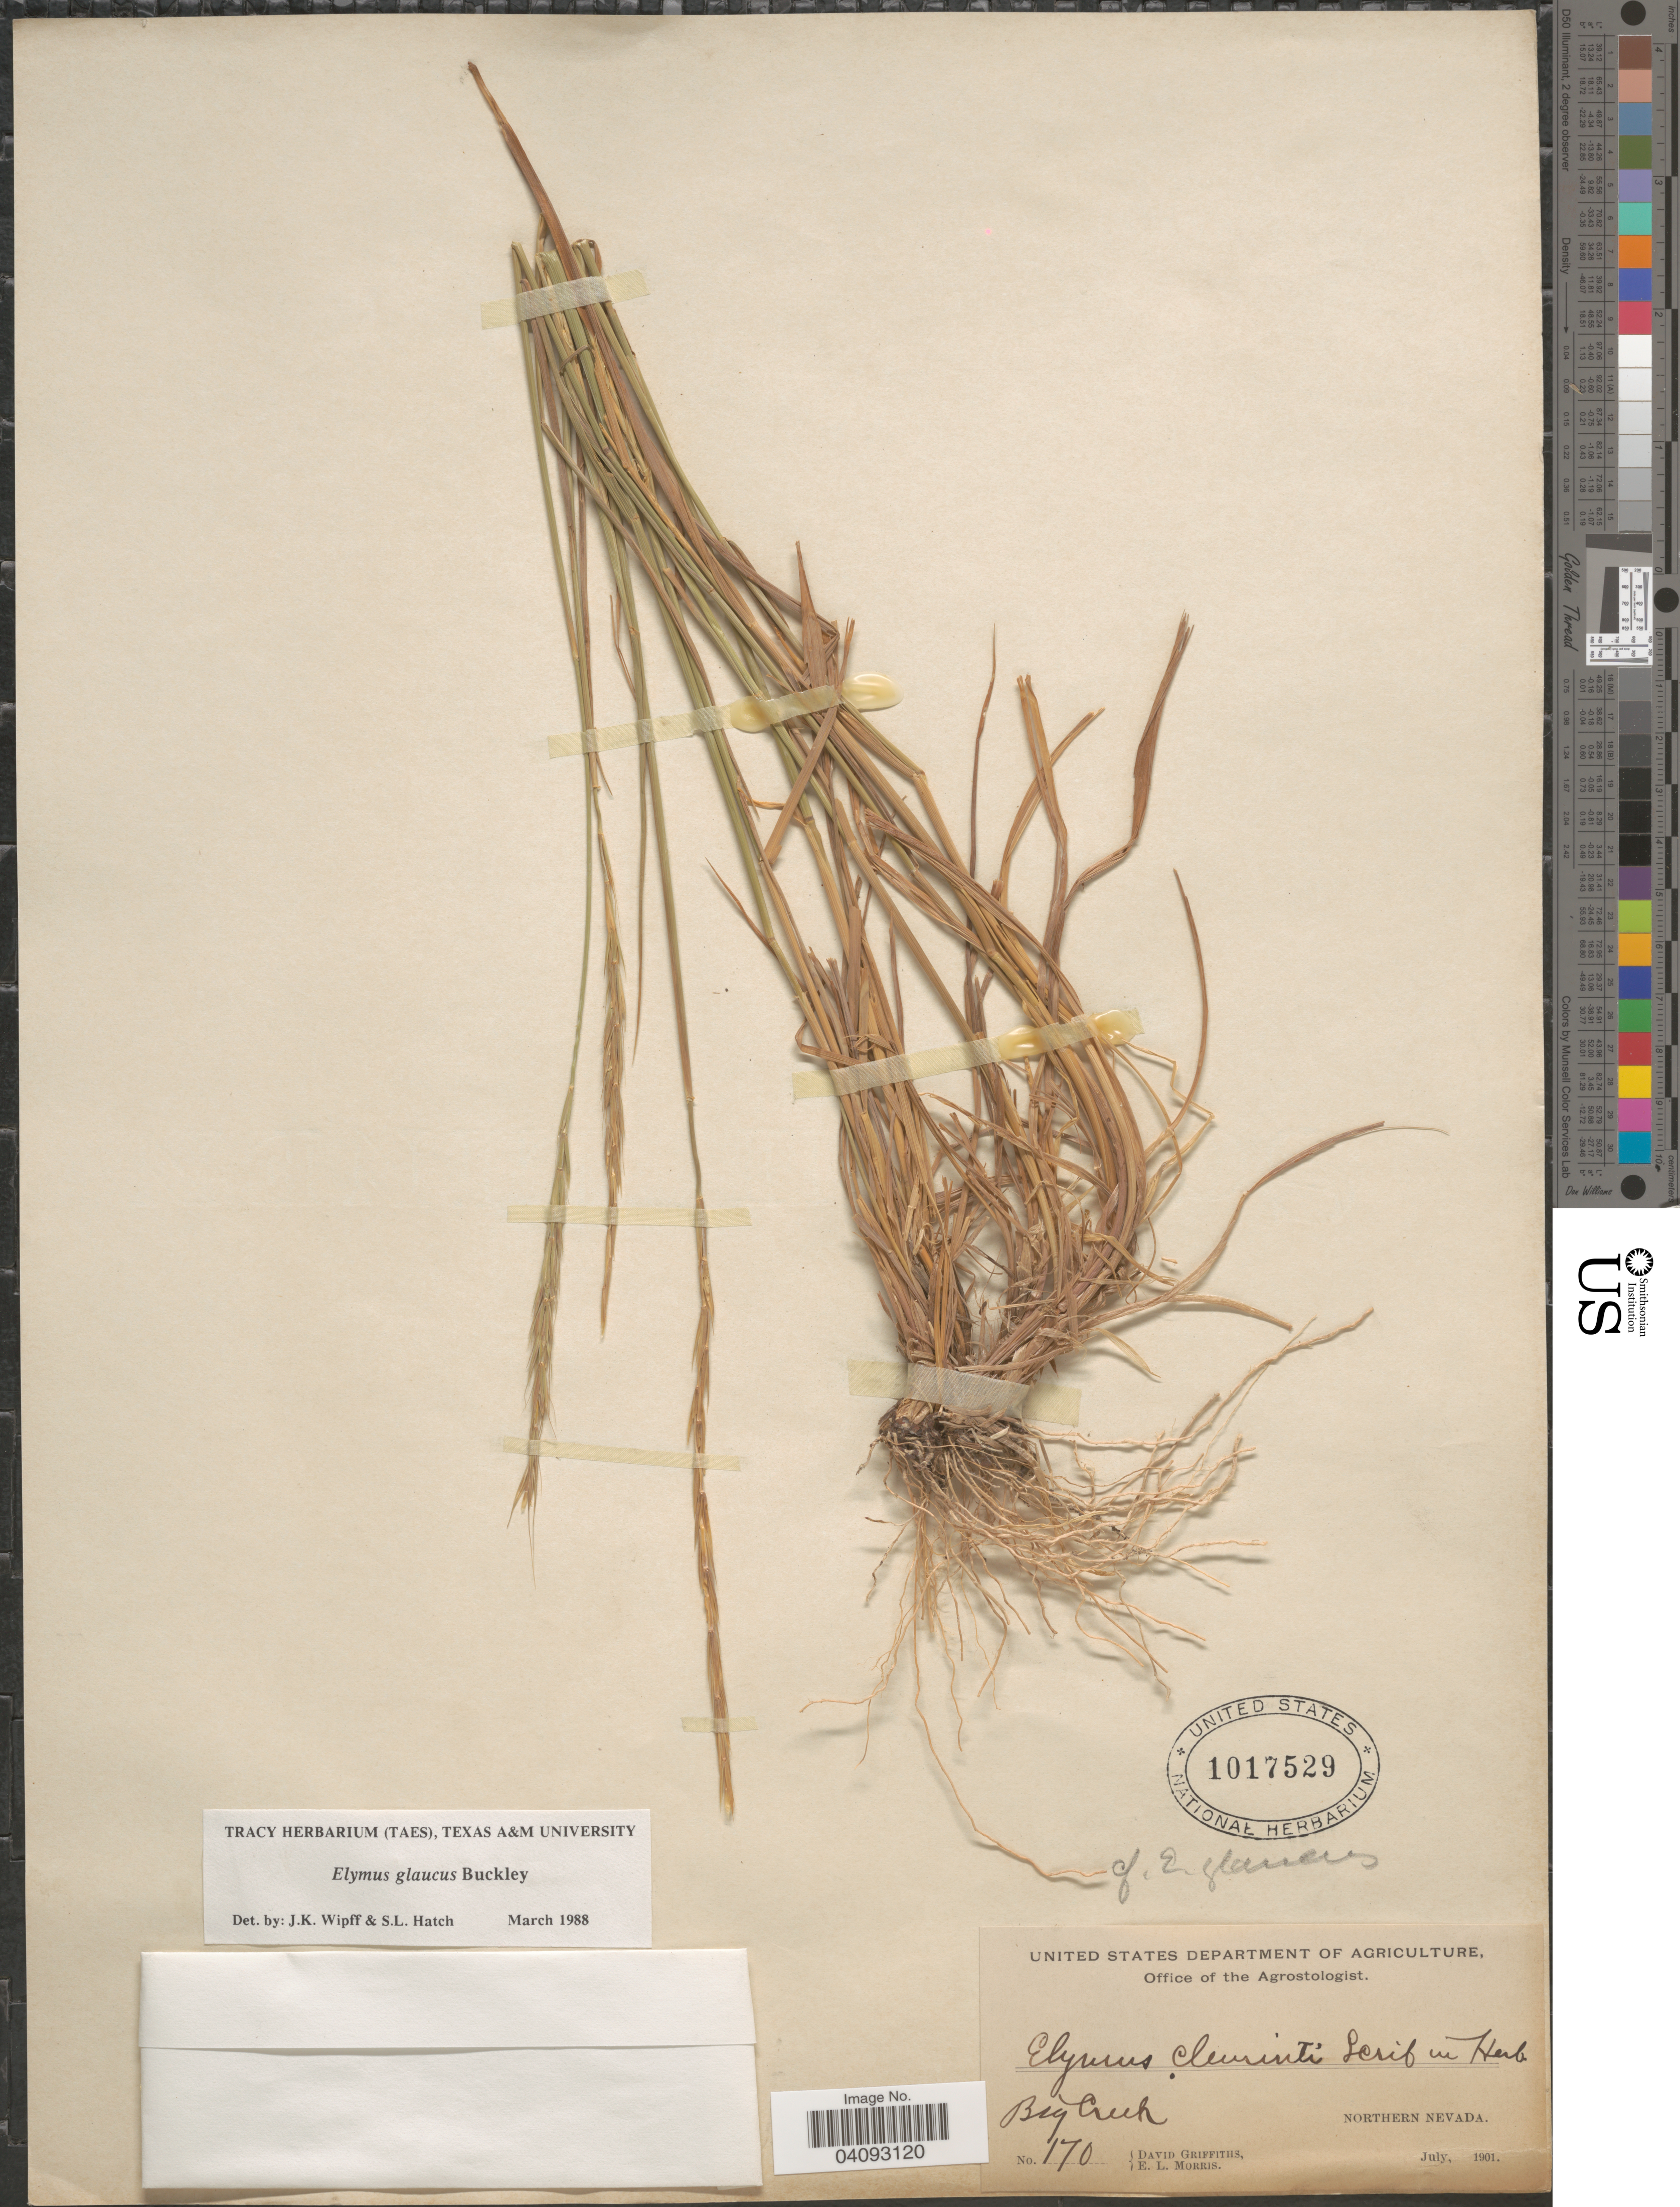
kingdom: Plantae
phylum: Tracheophyta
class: Liliopsida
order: Poales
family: Poaceae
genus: Elymus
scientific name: Elymus glaucus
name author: Buckley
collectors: D. Griffiths & E. Morris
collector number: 170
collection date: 1901-07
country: United States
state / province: Nevada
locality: Big Creek. Northern Nevada.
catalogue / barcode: US 1017529